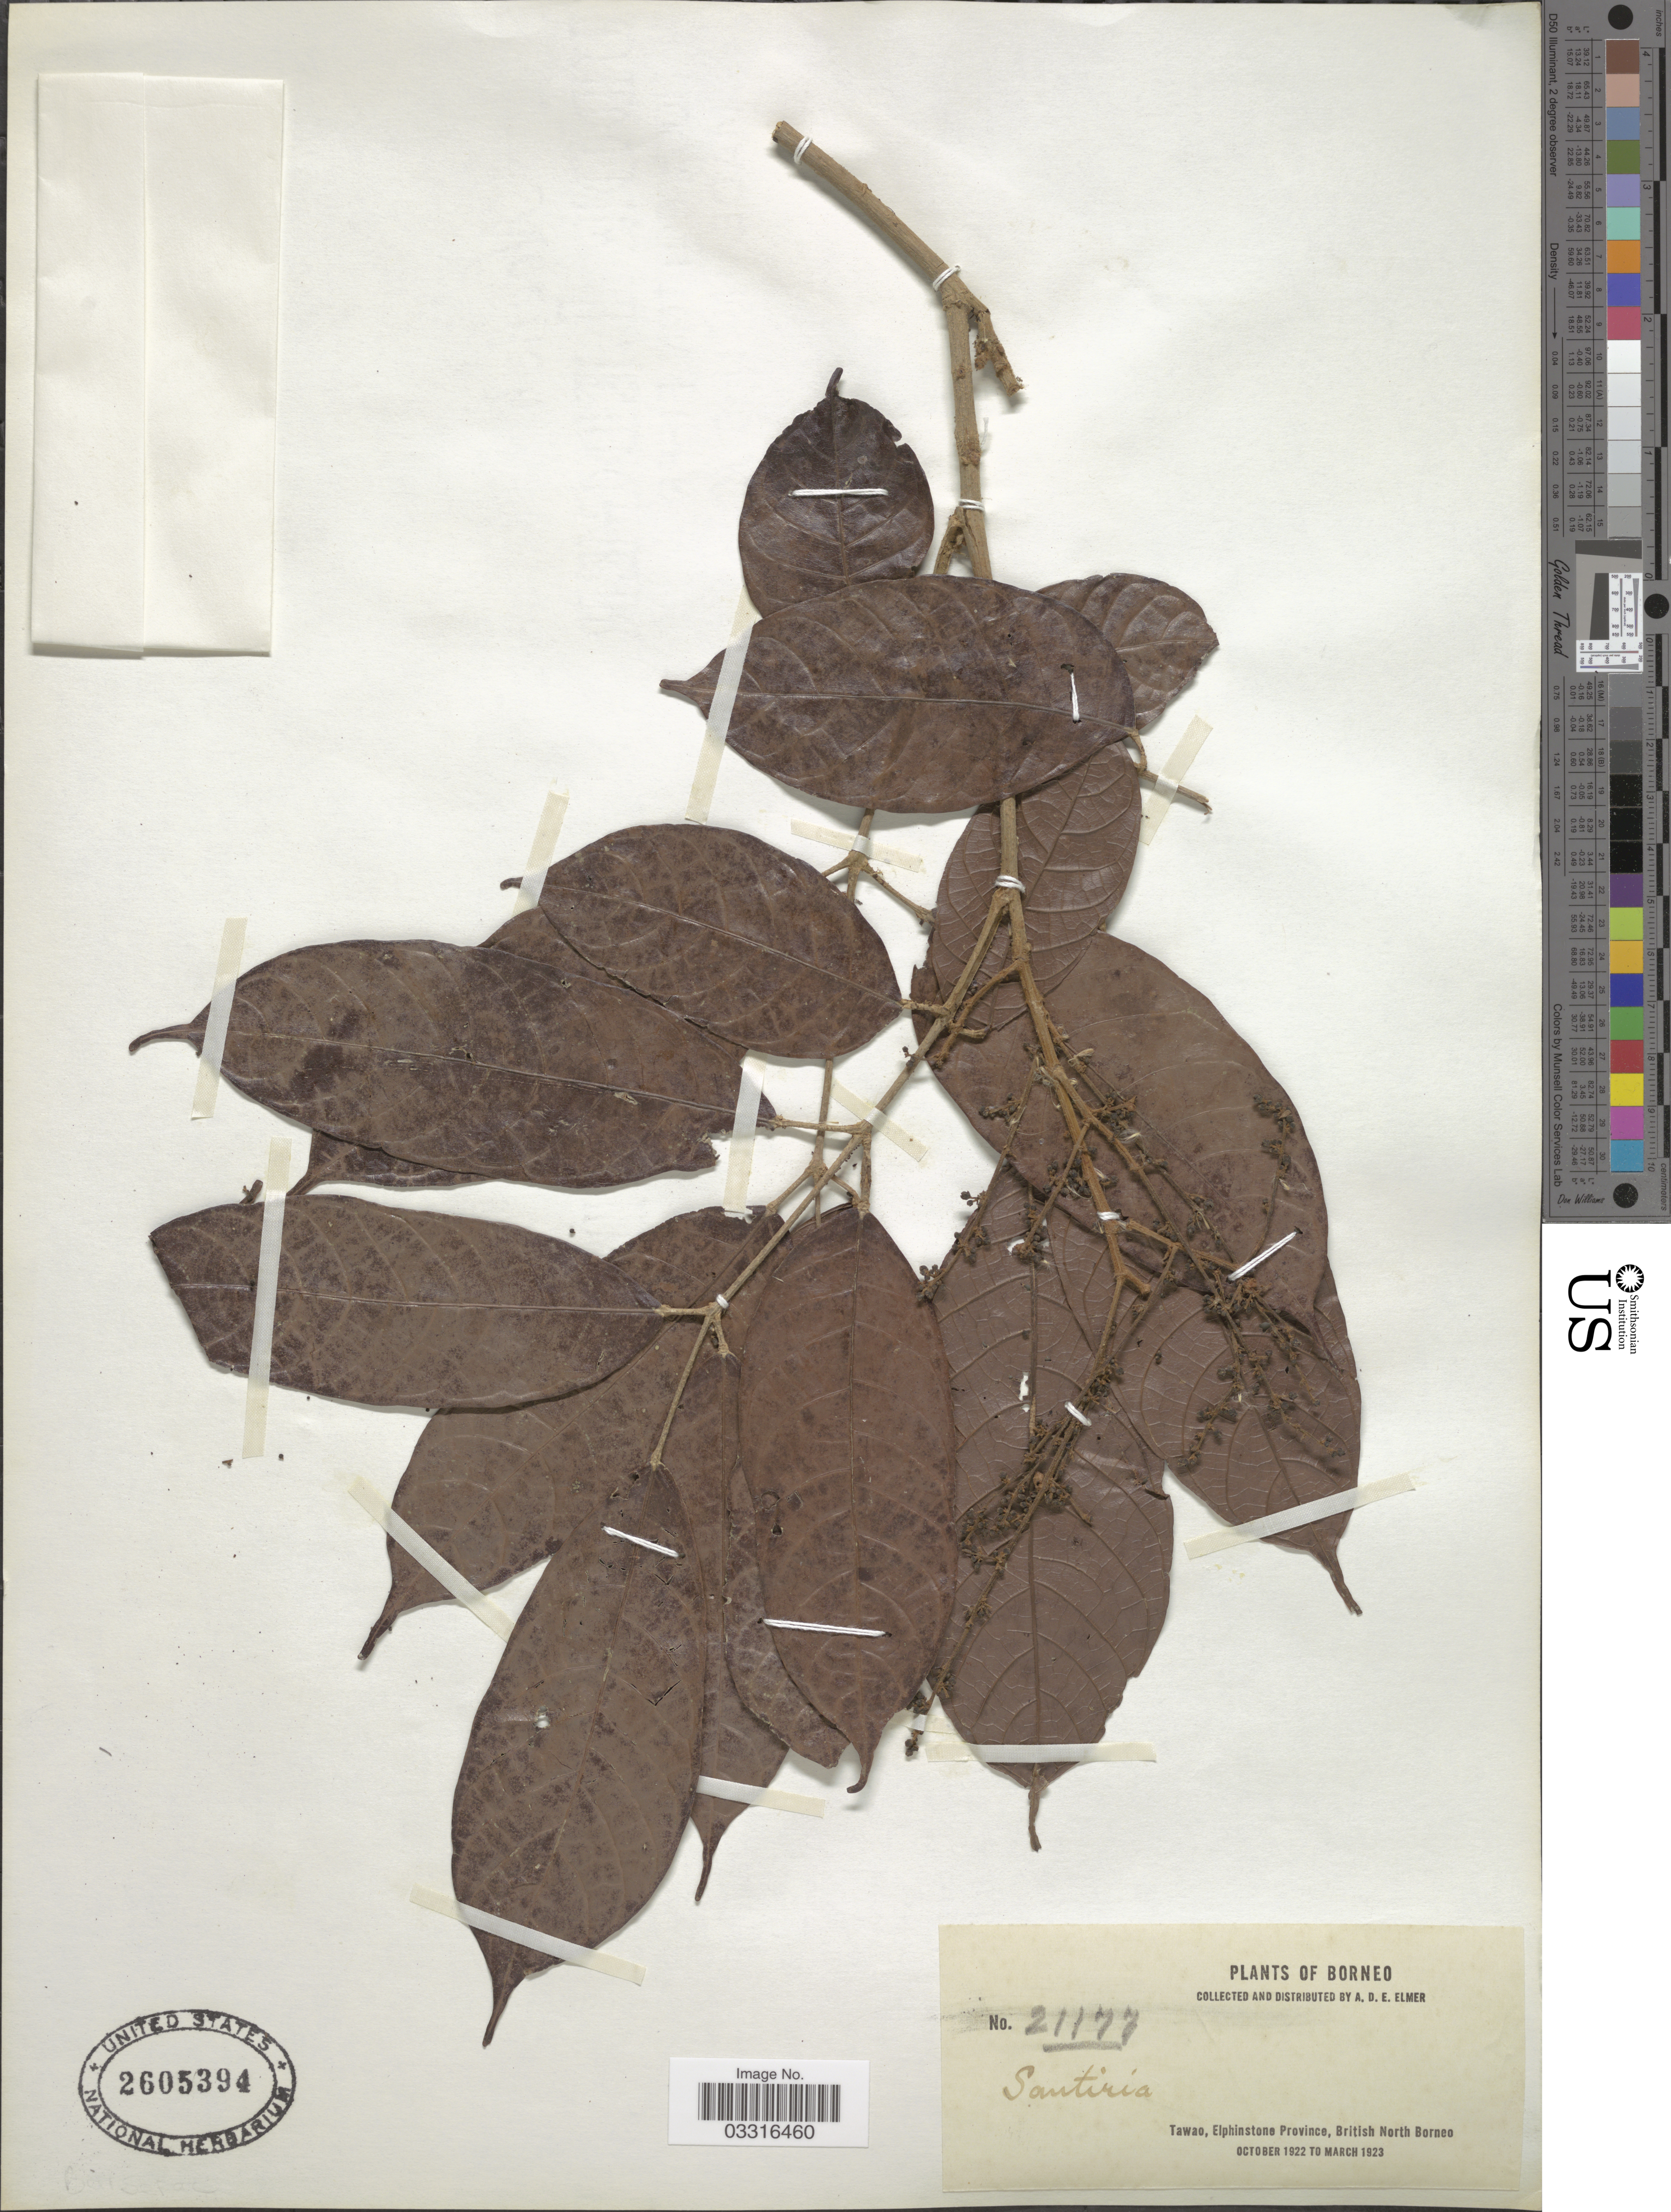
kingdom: Plantae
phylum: Tracheophyta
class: Magnoliopsida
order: Sapindales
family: Burseraceae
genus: Santiria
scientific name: Santiria sp.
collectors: A. D. E. Elmer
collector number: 21177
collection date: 1922-10/1923-03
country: Malaysia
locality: Borneo. Tawao, Elphinstone Province, British North Borneo.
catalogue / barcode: US 2605394